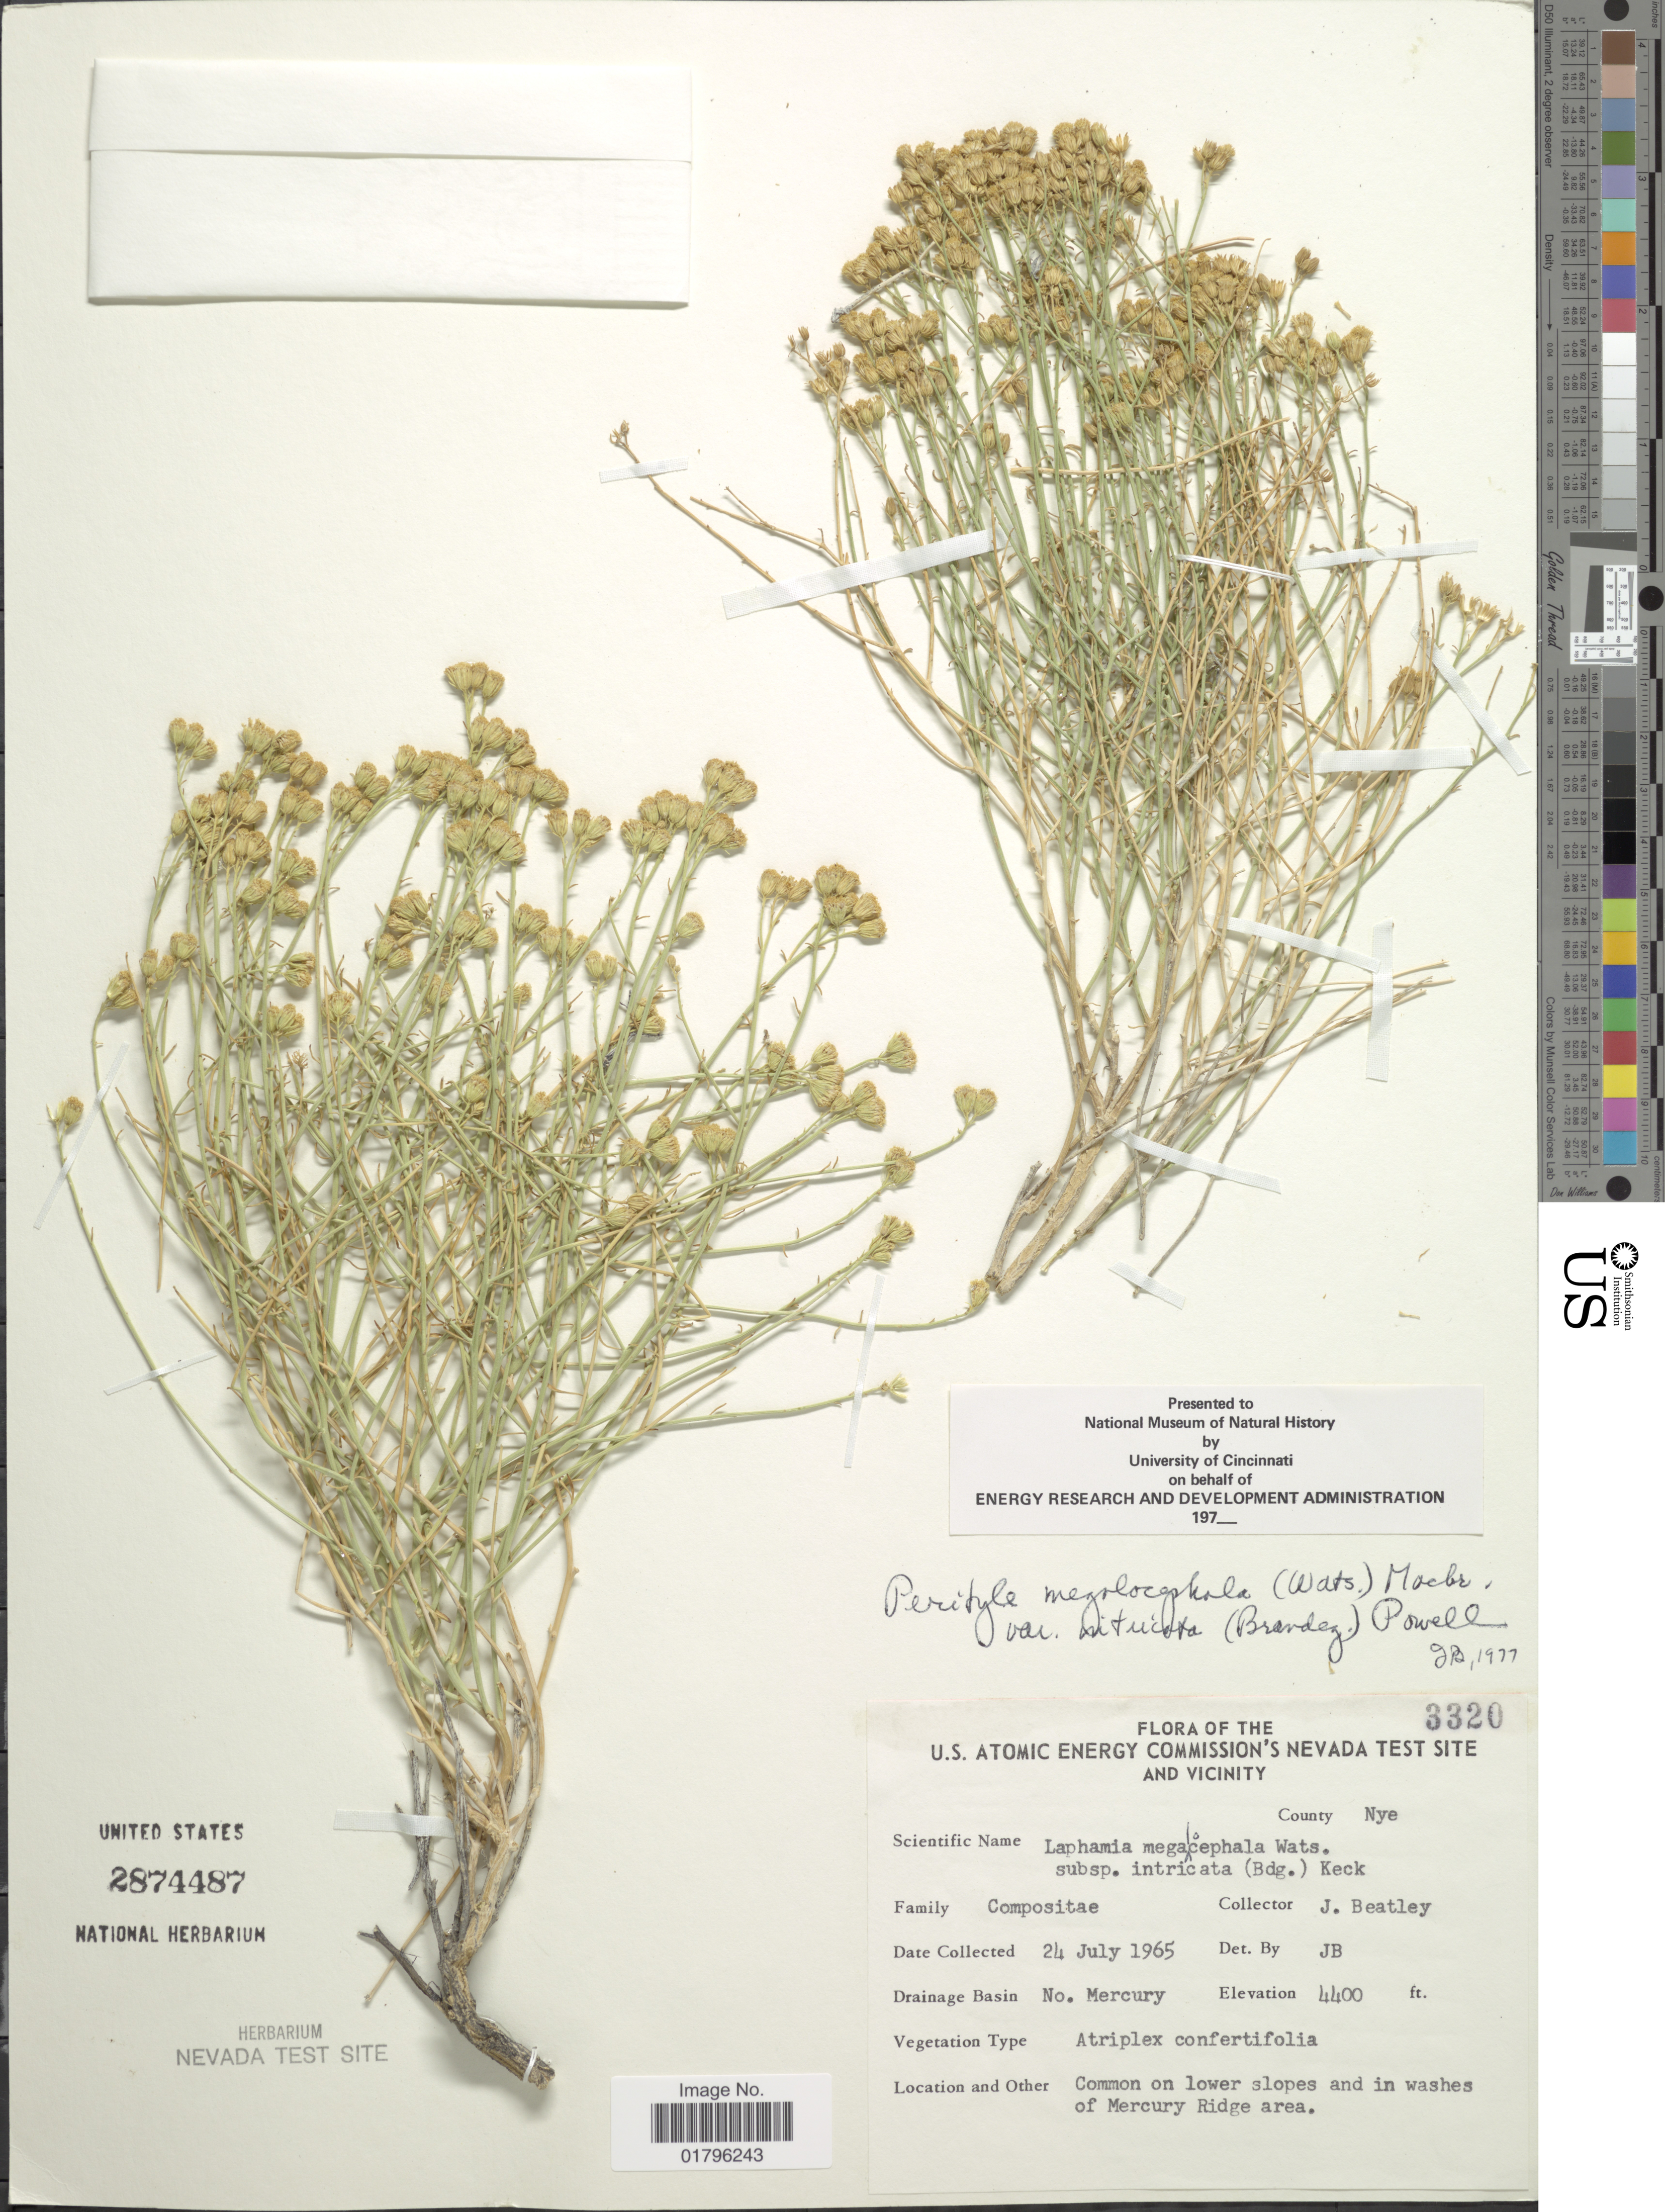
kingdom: Plantae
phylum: Tracheophyta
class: Magnoliopsida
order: Asterales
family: Asteraceae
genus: Perityle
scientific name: Perityle megalocephala var. intricata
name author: (Brandegee) A.M. Powell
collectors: J. C. Beatley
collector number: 3320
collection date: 1965-07-24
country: United States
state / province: Nevada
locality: U.S. Atomic Energy Commision's Nevada Test Site and vicinity. County Nye. Drainage Basin No. Mercury. Mercury Ridge area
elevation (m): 1341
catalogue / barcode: US 2874487